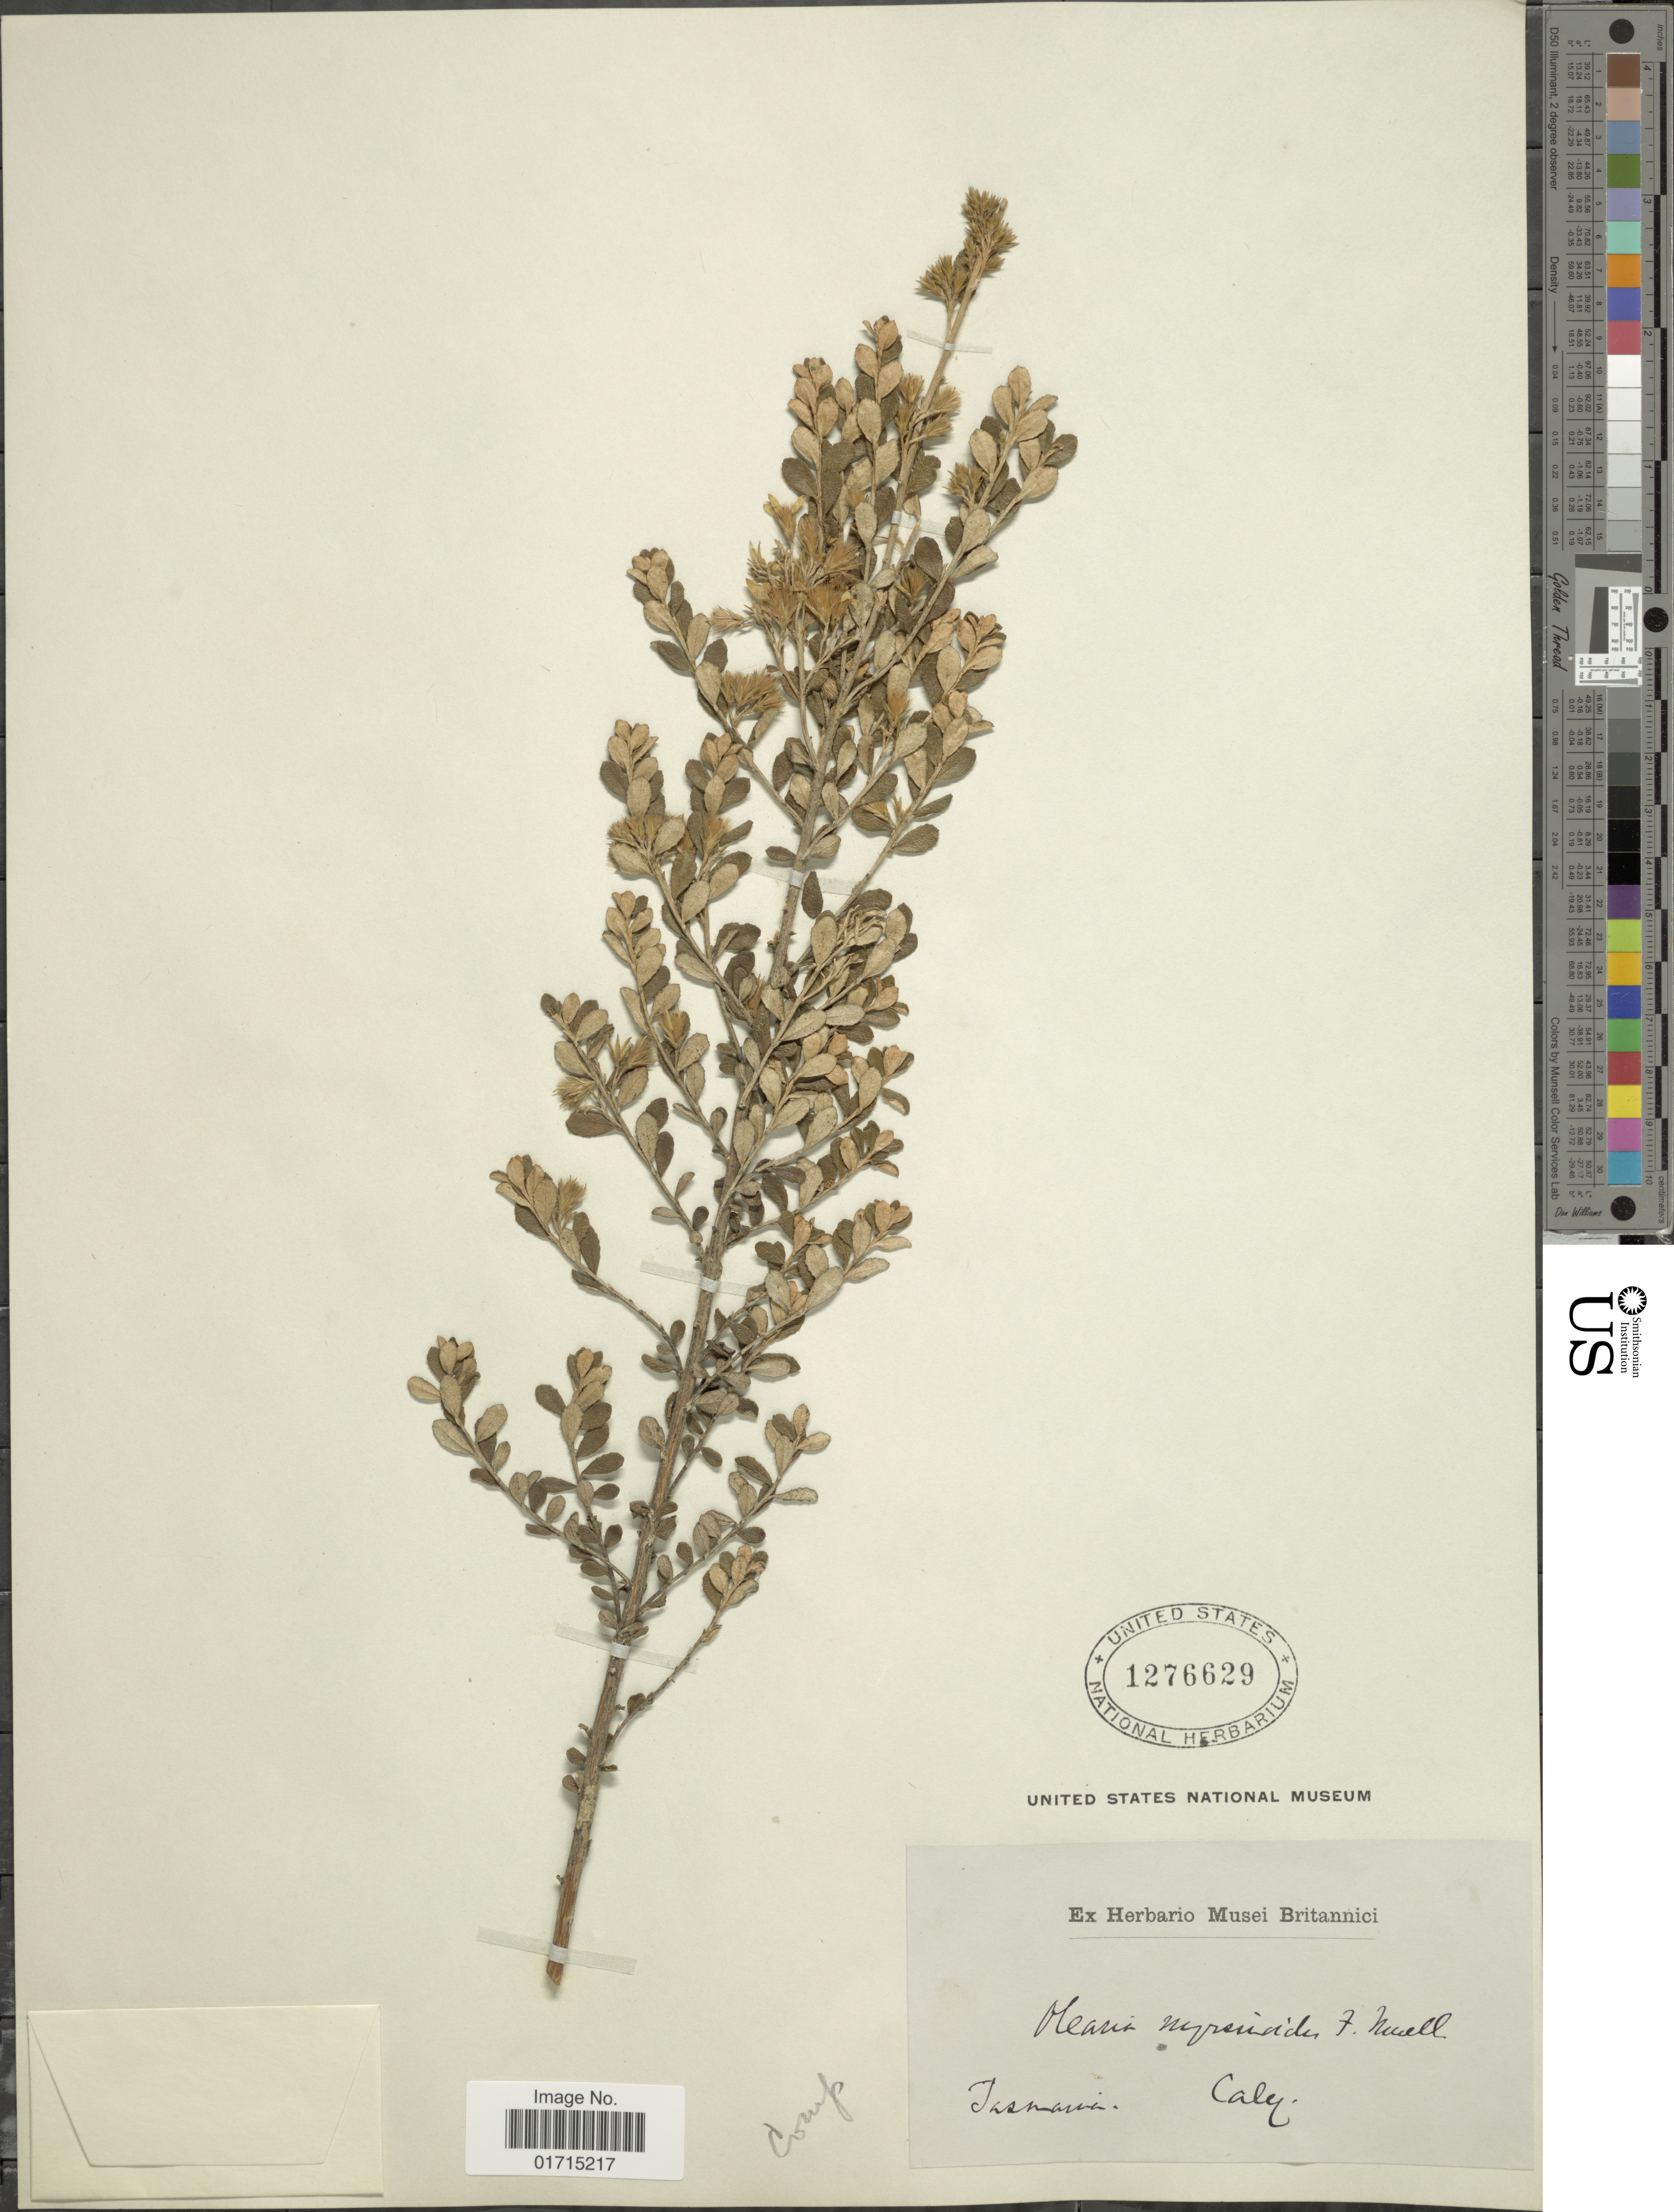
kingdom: Plantae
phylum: Tracheophyta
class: Magnoliopsida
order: Asterales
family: Asteraceae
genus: Olearia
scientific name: Olearia myrsinoides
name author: (Labill.) F. Muell. ex Benth.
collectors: -. Caley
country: Australia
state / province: Tasmania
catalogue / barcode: US 1276629